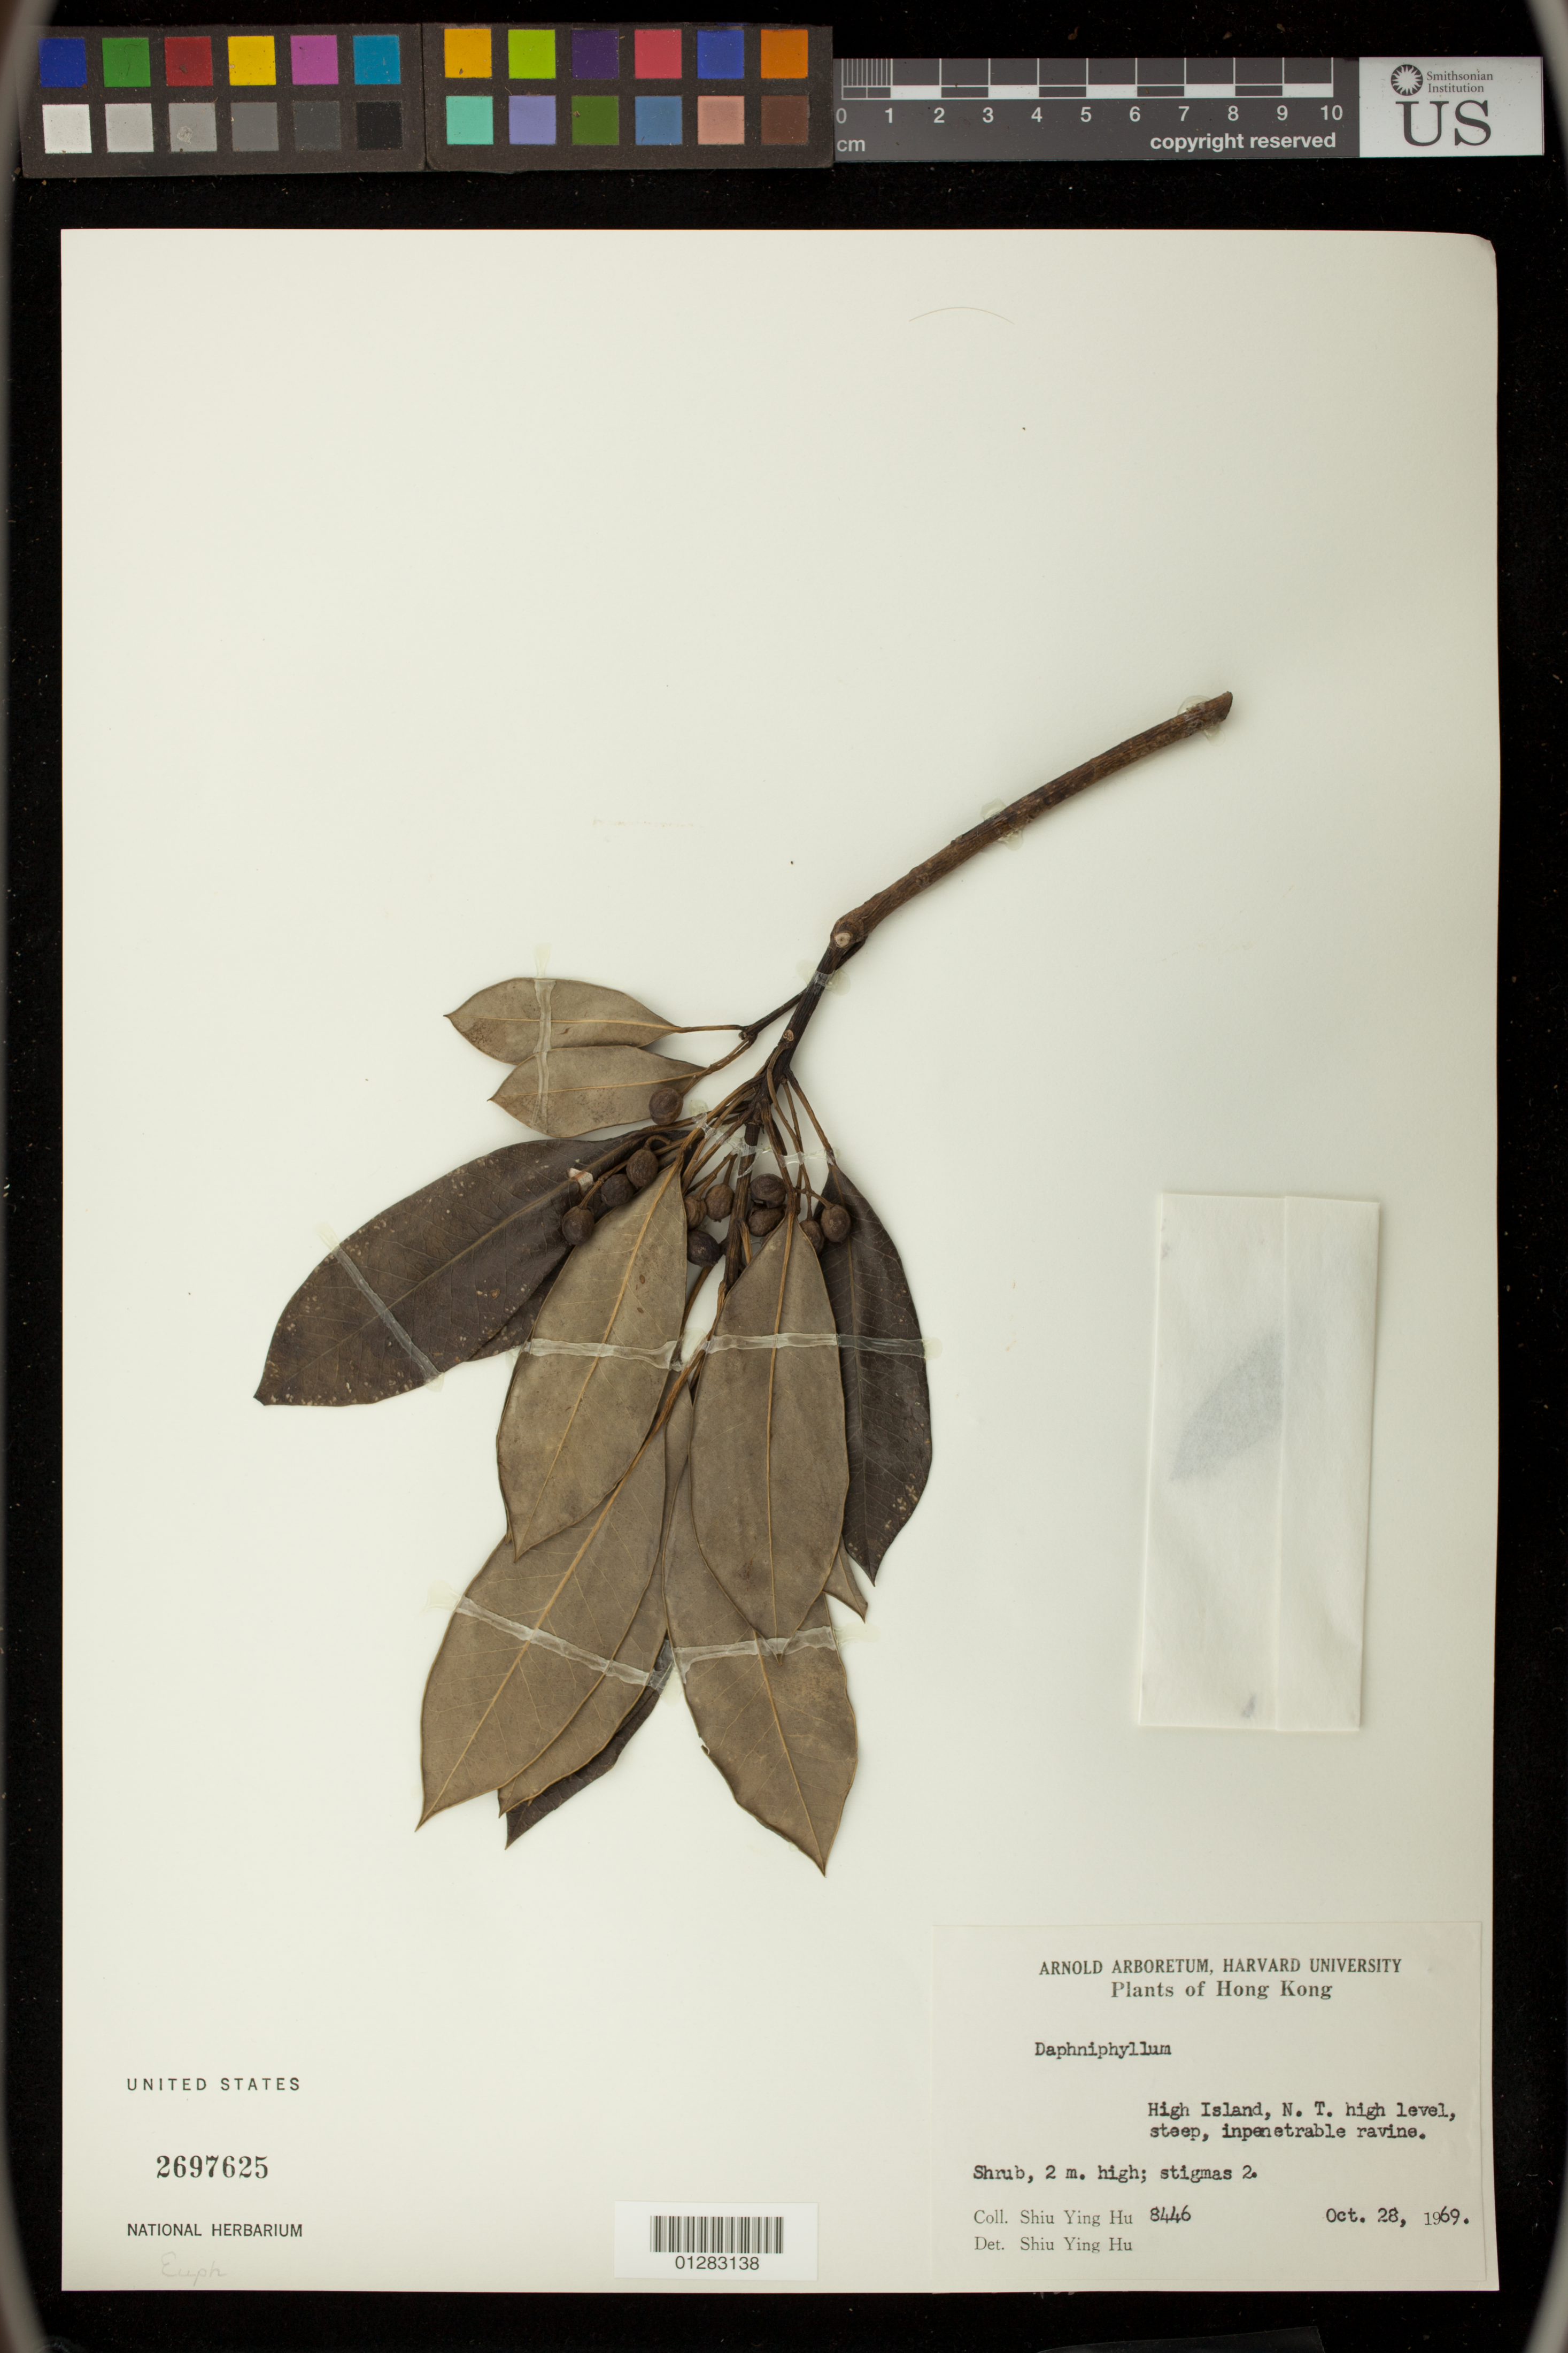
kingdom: Plantae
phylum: Tracheophyta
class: Magnoliopsida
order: Saxifragales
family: Daphniphyllaceae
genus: Daphniphyllum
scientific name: Daphniphyllum sp.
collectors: S. Y. Hu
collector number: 8446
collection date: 1969-10-28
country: China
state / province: Hong Kong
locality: High Island, New Territories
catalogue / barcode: US 2697625